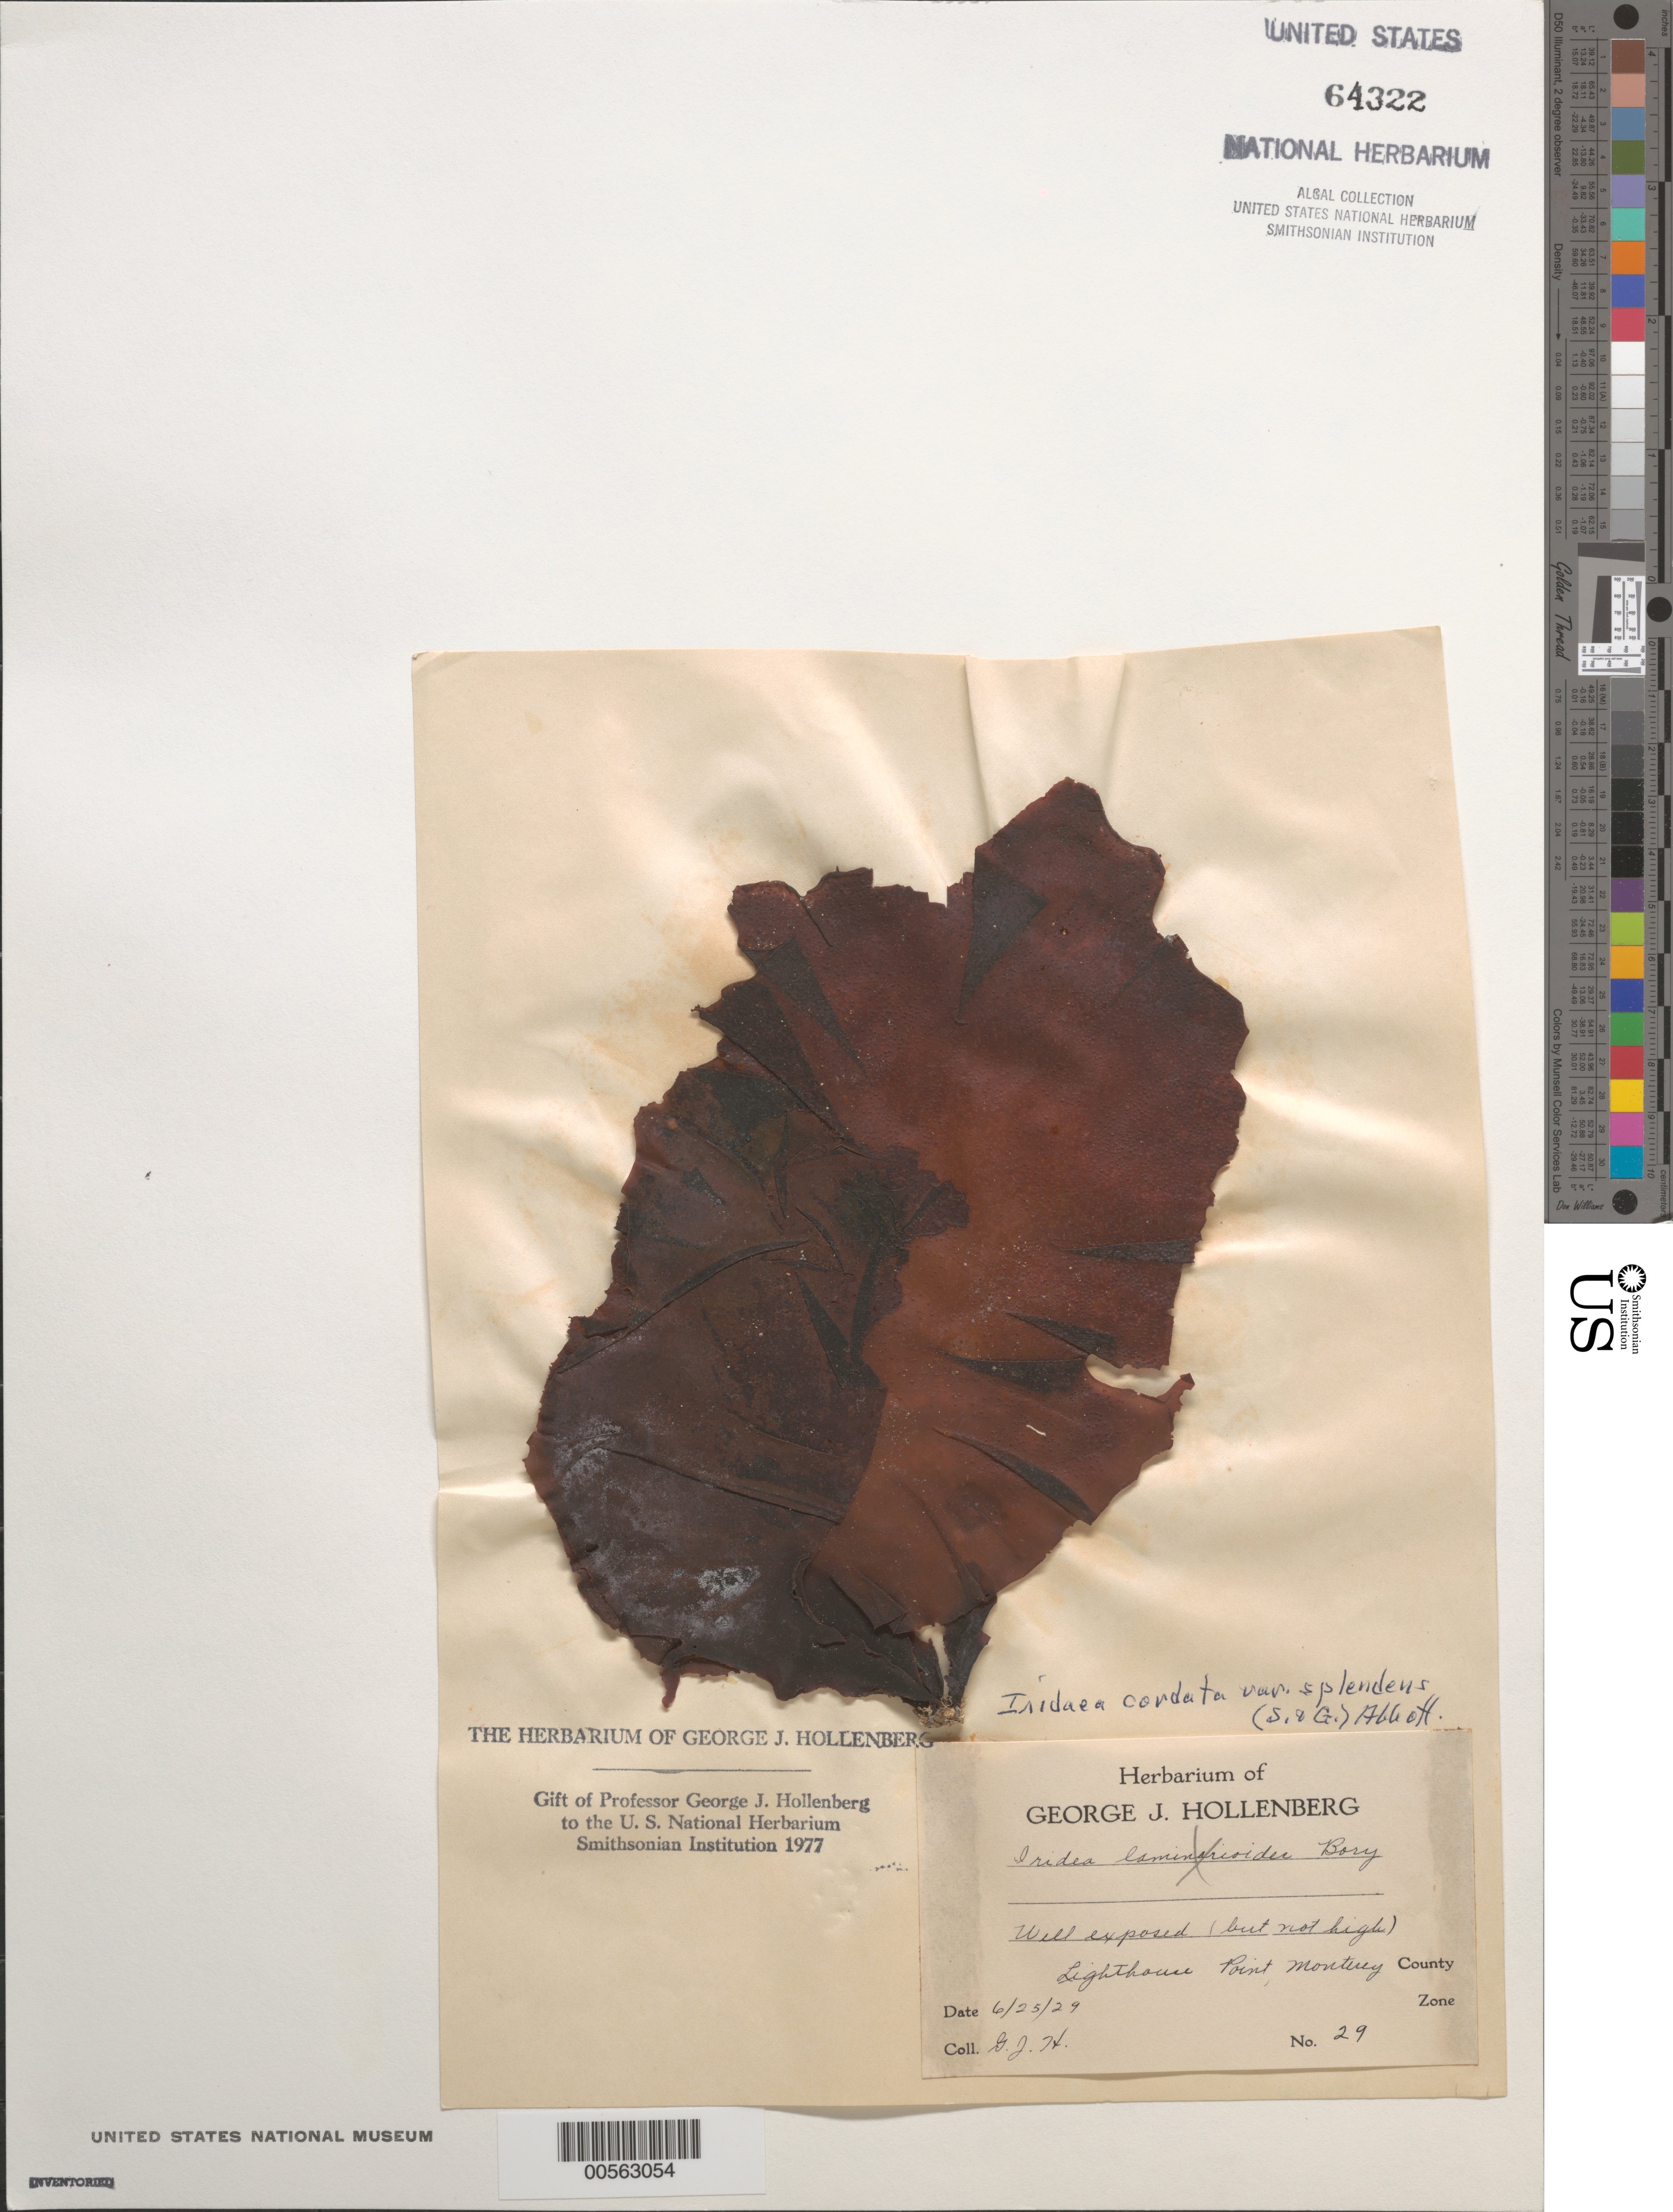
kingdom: Plantae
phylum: Rhodophyta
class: Florideophyceae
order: Gigartinales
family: Gigartinaceae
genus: Iridaea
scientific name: Iridaea cordata var. splendens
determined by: Hollenberg, George J.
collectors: G. Hollenberg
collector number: GJH 29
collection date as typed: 25 Jun 1929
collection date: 1929-06-25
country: United States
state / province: California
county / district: Monterey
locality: Lighthouse Point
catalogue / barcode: US 64322